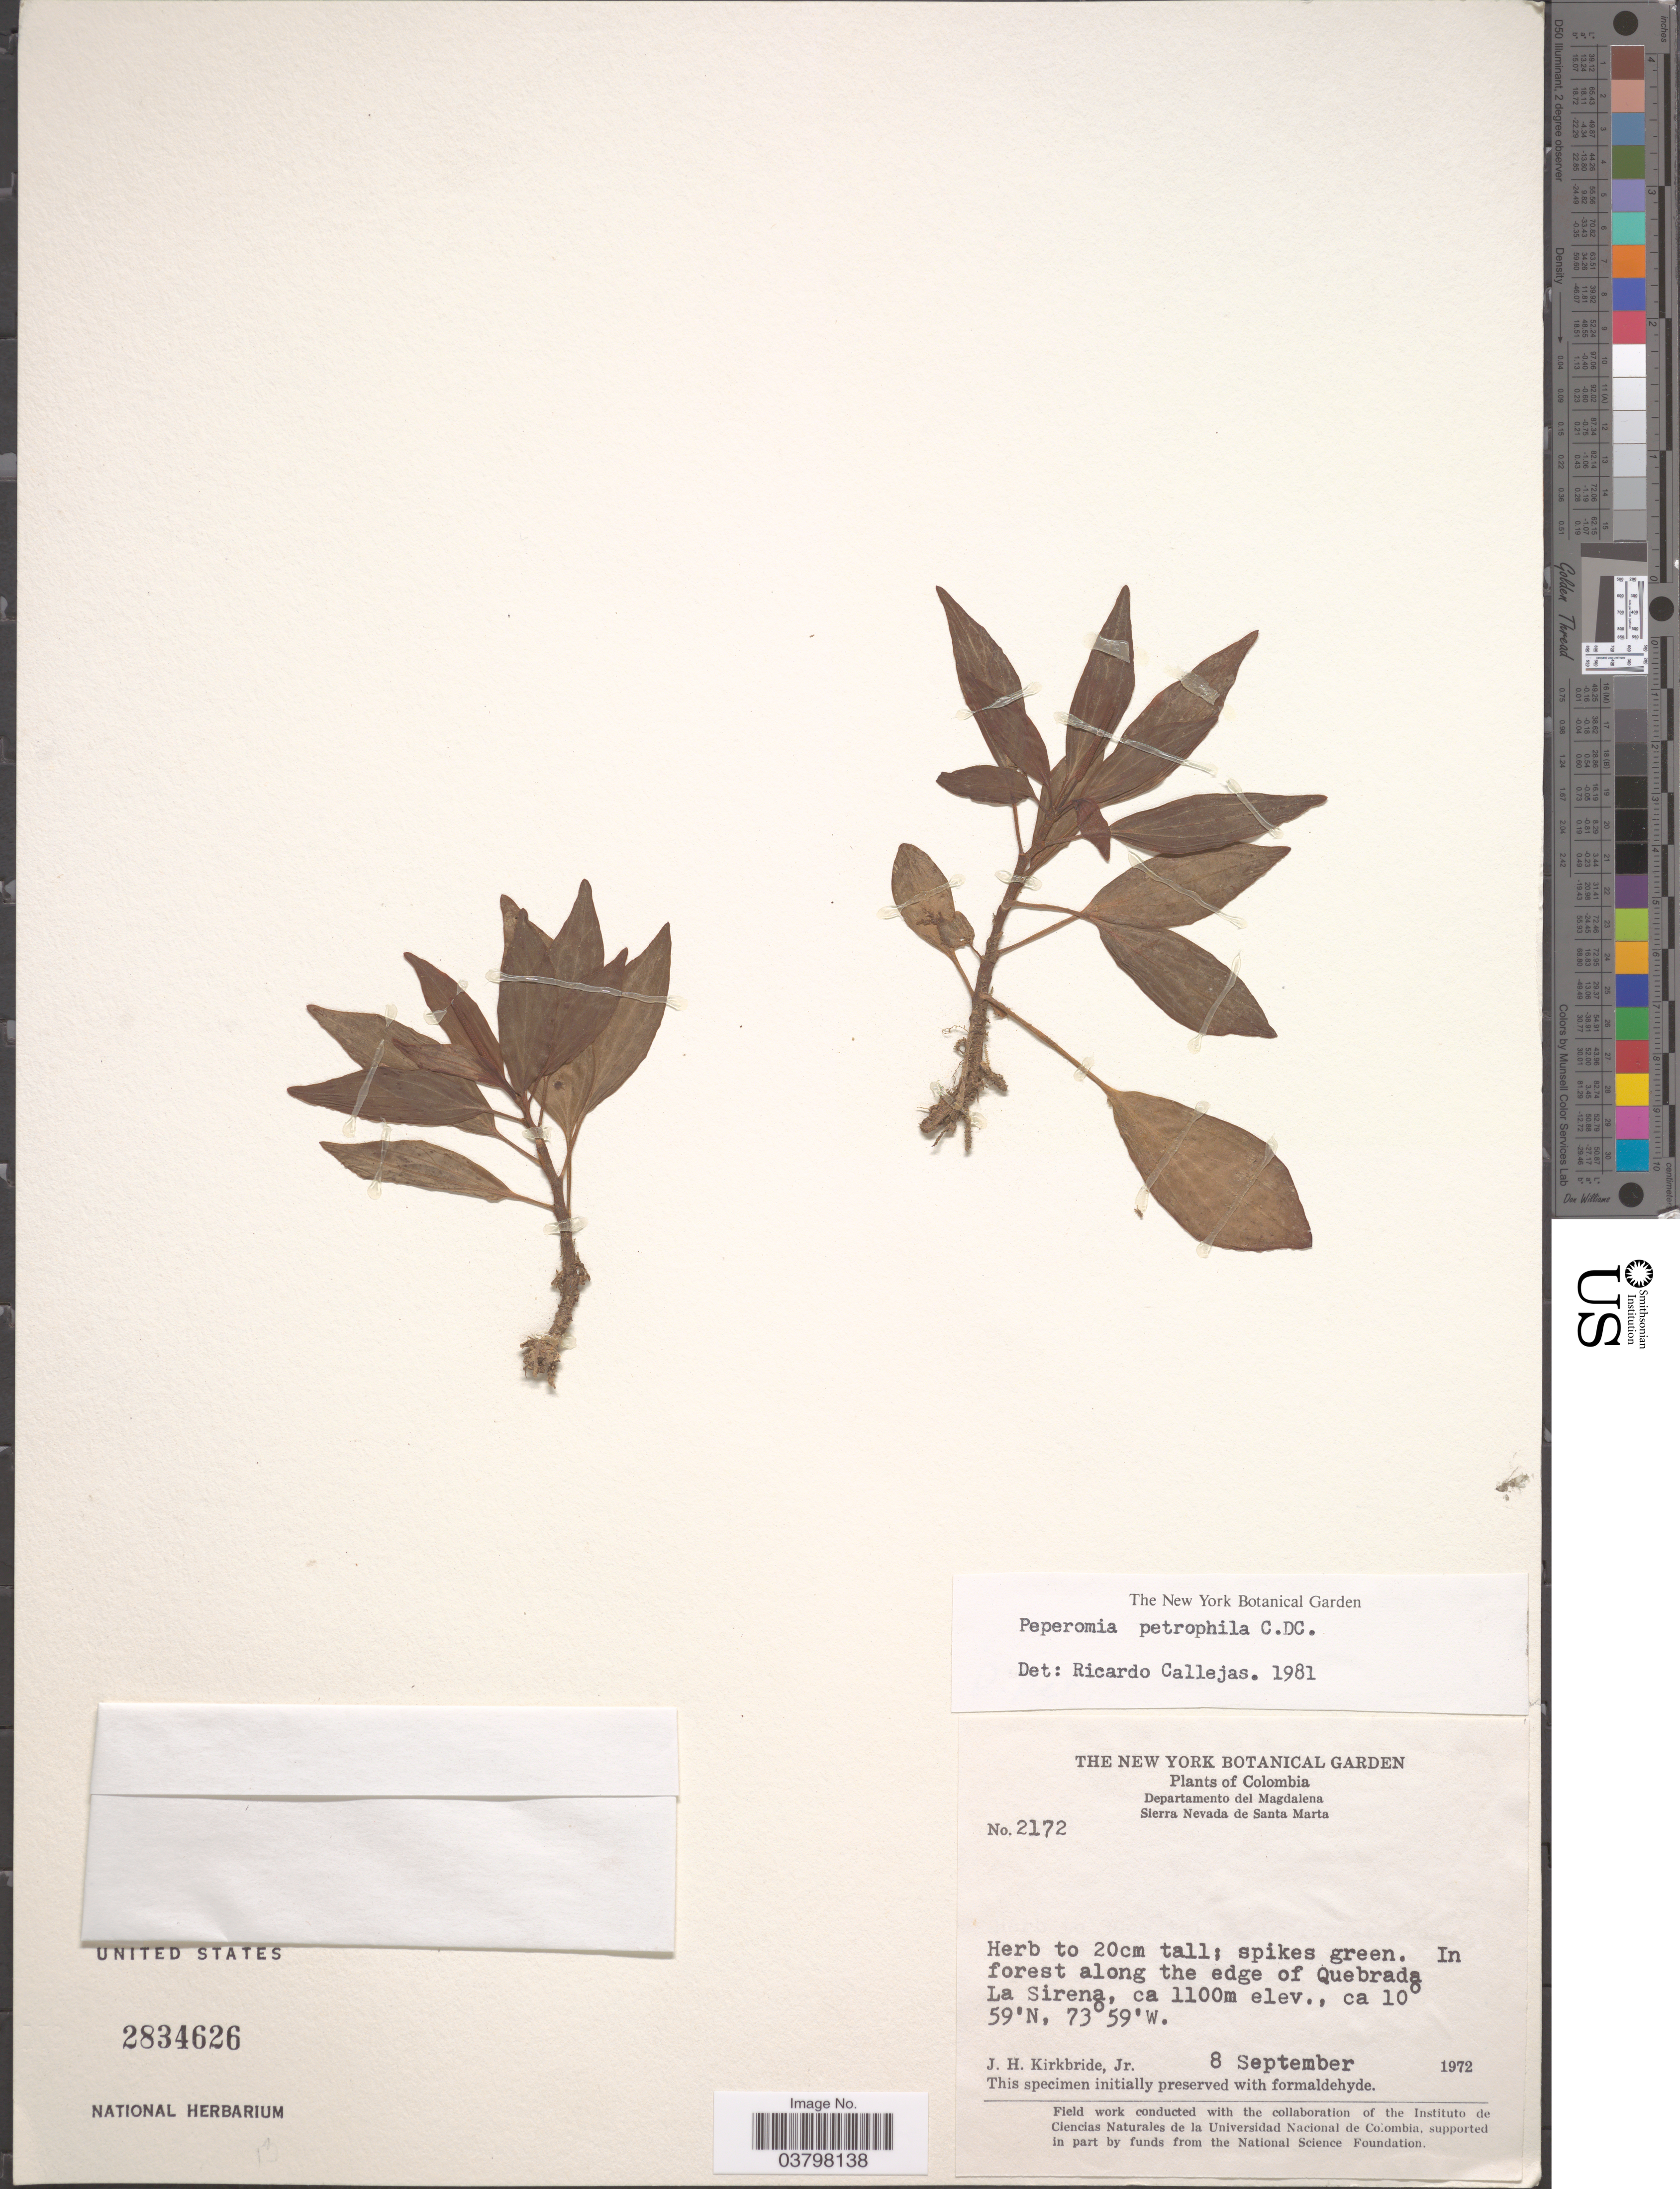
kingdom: Plantae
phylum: Tracheophyta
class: Magnoliopsida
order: Piperales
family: Piperaceae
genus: Peperomia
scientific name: Peperomia petrophila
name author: C. DC.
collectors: J. H. Kirkbride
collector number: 2172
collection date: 1972-09-08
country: Colombia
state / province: Magdalena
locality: Departamento del Magdalena. Sierra Nevada de Santa Marta. In forest along the edge of Quebrada La Sirena.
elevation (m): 1100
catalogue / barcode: US 2834626